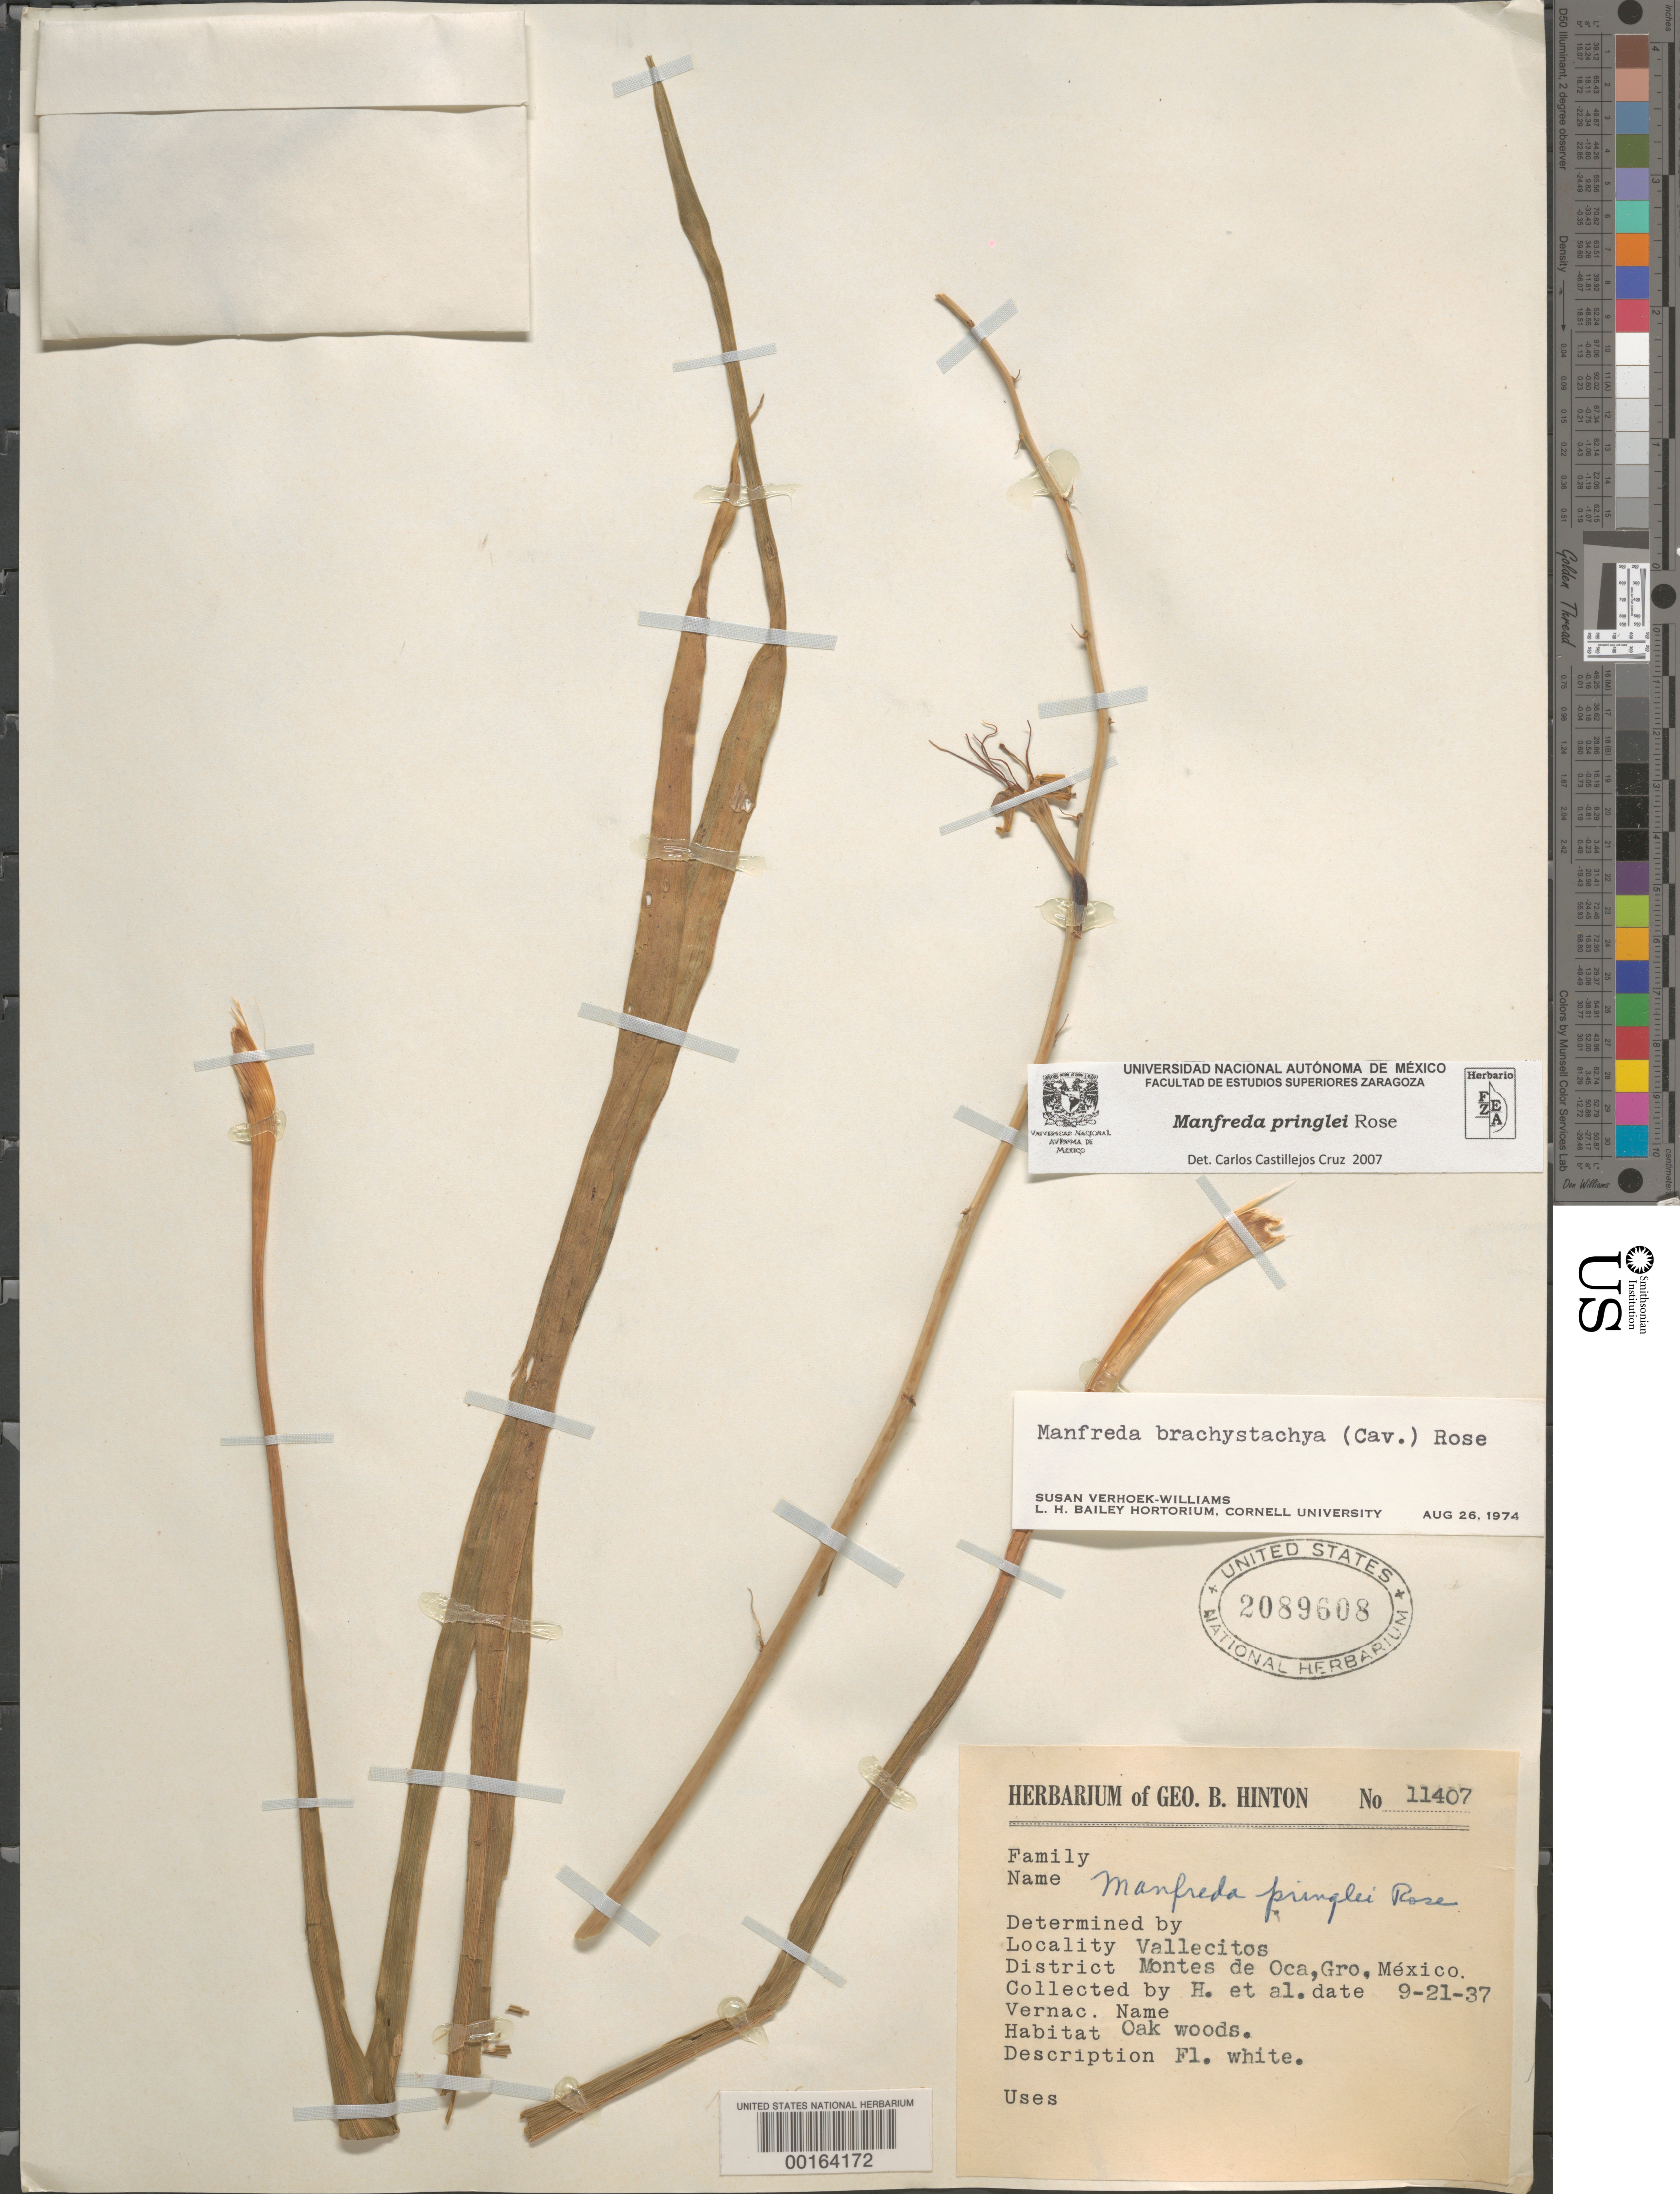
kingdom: Plantae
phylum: Tracheophyta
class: Liliopsida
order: Asparagales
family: Asparagaceae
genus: Manfreda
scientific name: Manfreda pringlei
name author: Rose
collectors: G. B. Hinton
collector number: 11407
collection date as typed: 21 Sep 1937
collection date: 1937-09-21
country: Mexico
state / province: Guerrero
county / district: Unión De Isidoro Montes De Oca, La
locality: Montes de Oca mun. (?), Vallecitos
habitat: Oak woods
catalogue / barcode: US 2089608